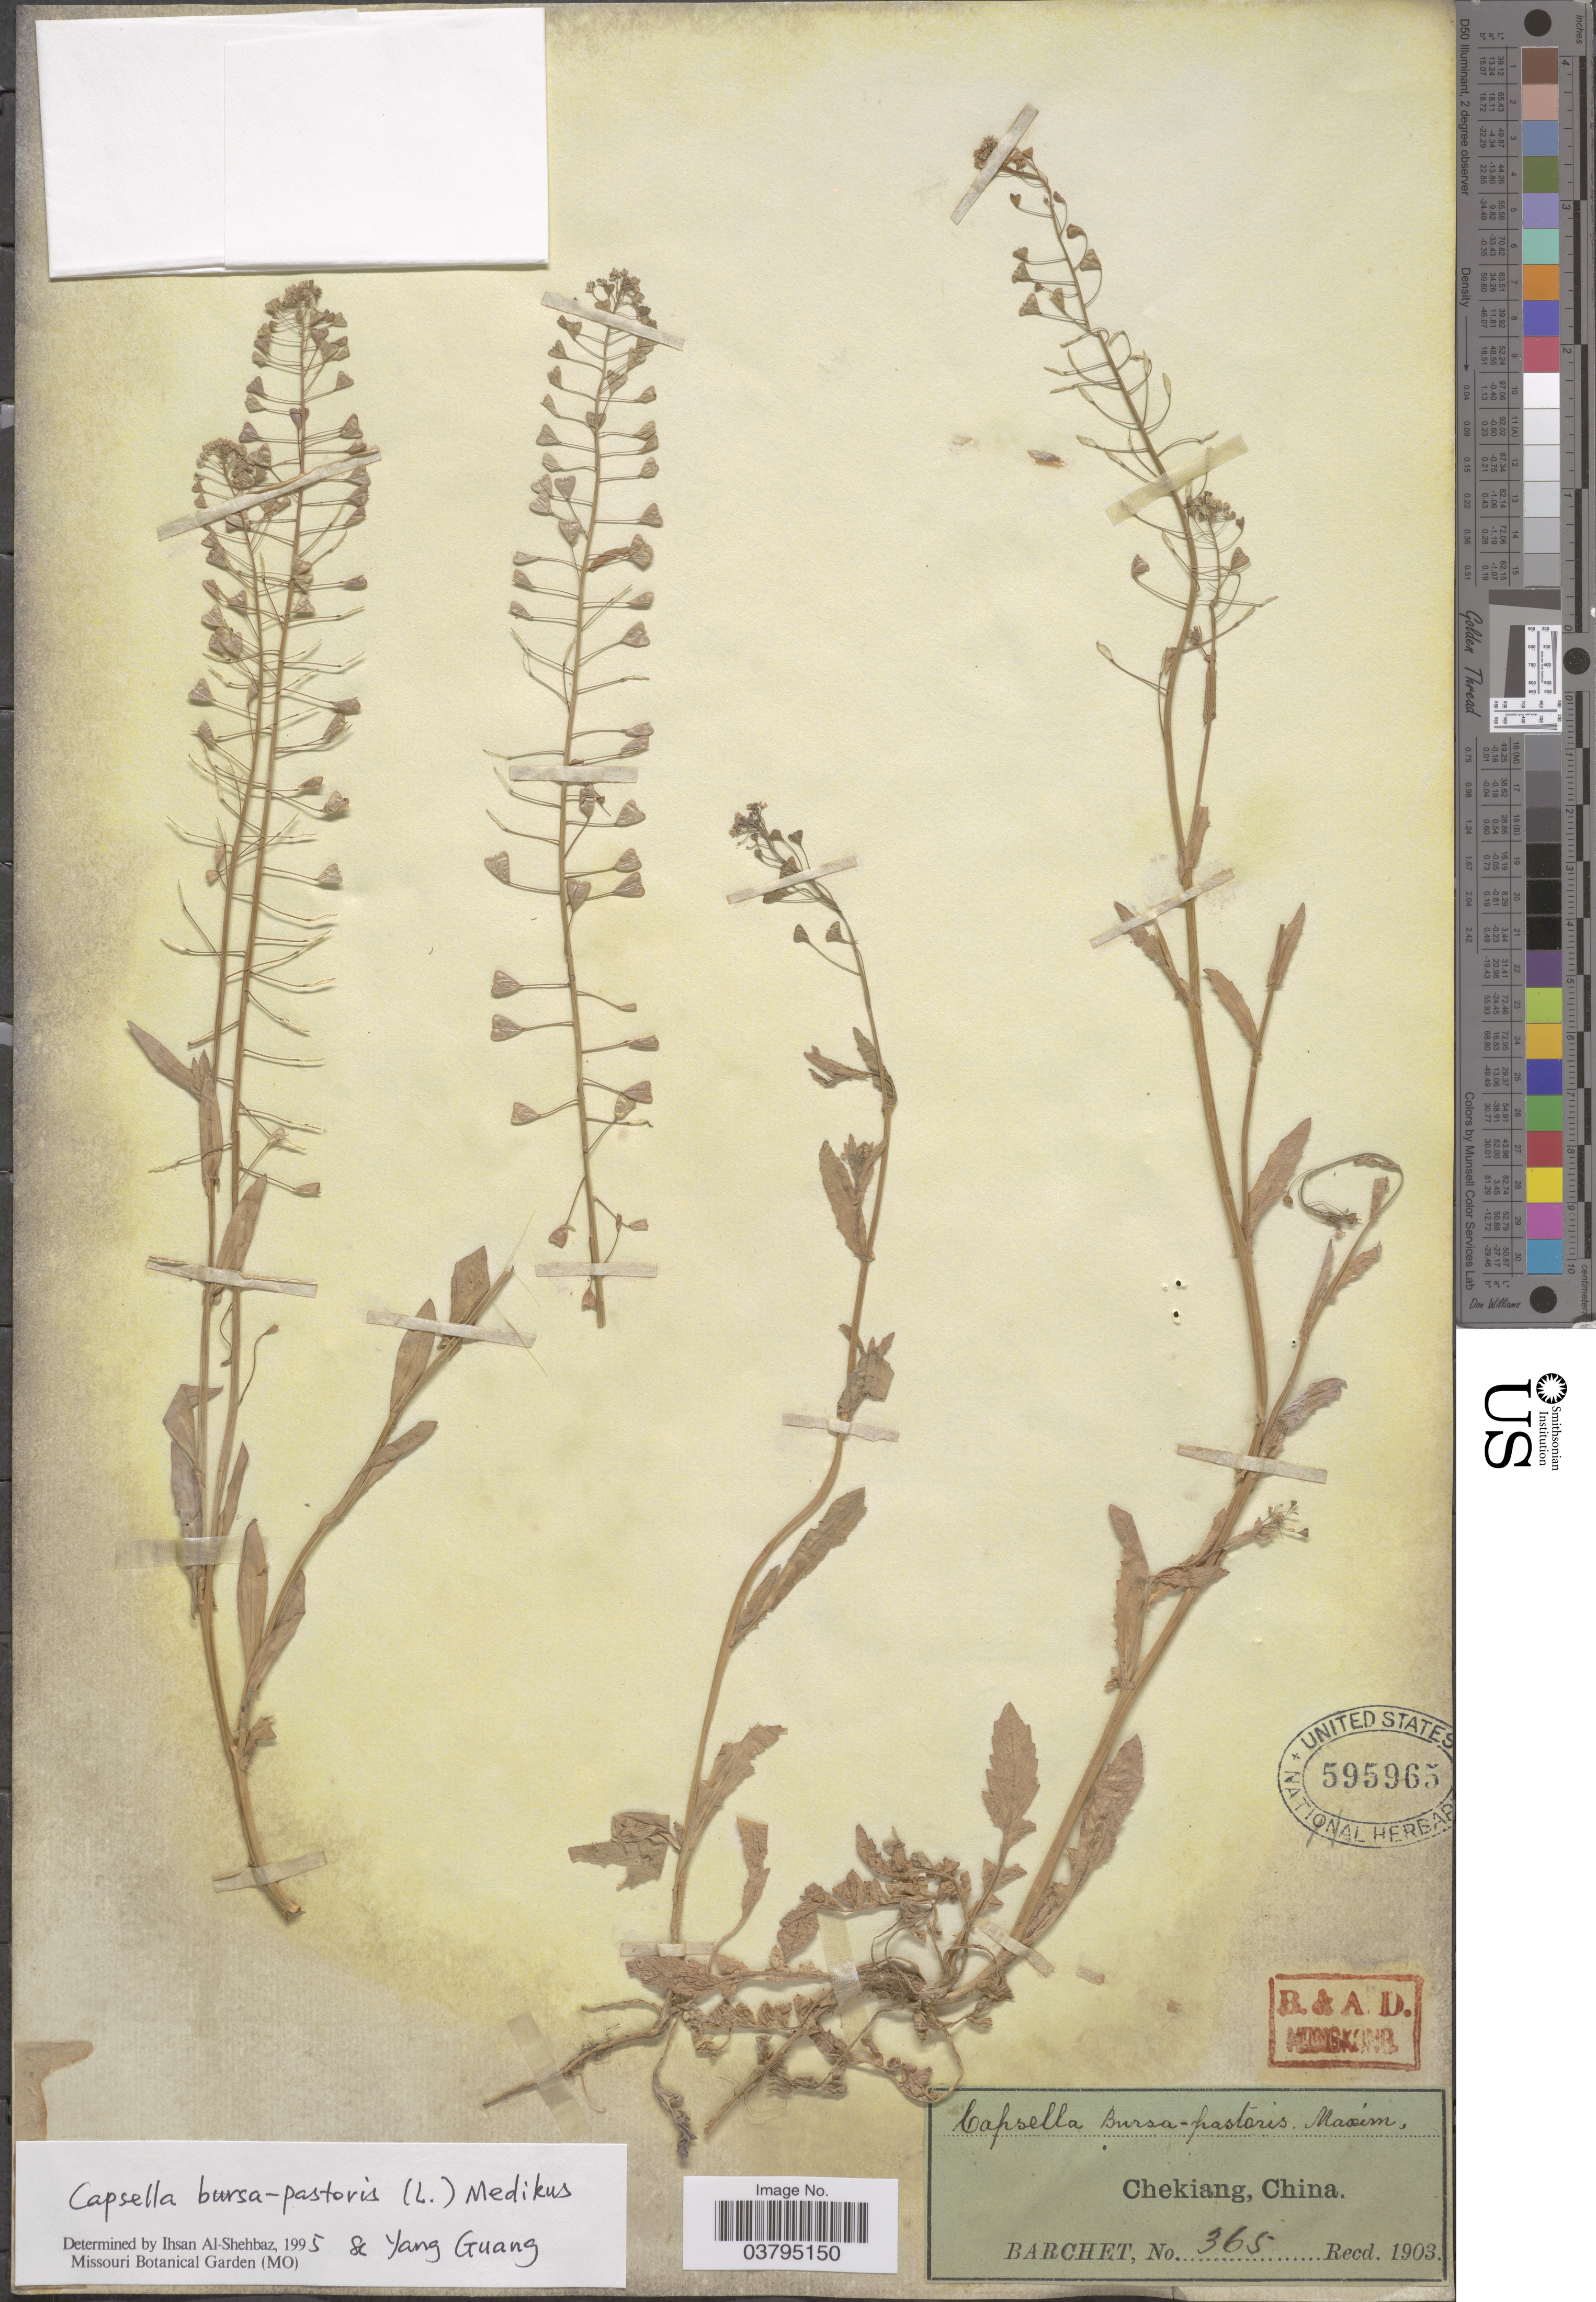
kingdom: Plantae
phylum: Tracheophyta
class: Magnoliopsida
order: Brassicales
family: Brassicaceae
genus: Capsella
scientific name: Capsella bursa-pastoris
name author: (L.) Medik.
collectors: Barchet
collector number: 365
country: China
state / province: Zhejiang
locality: Chekiang.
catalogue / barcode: US 595965